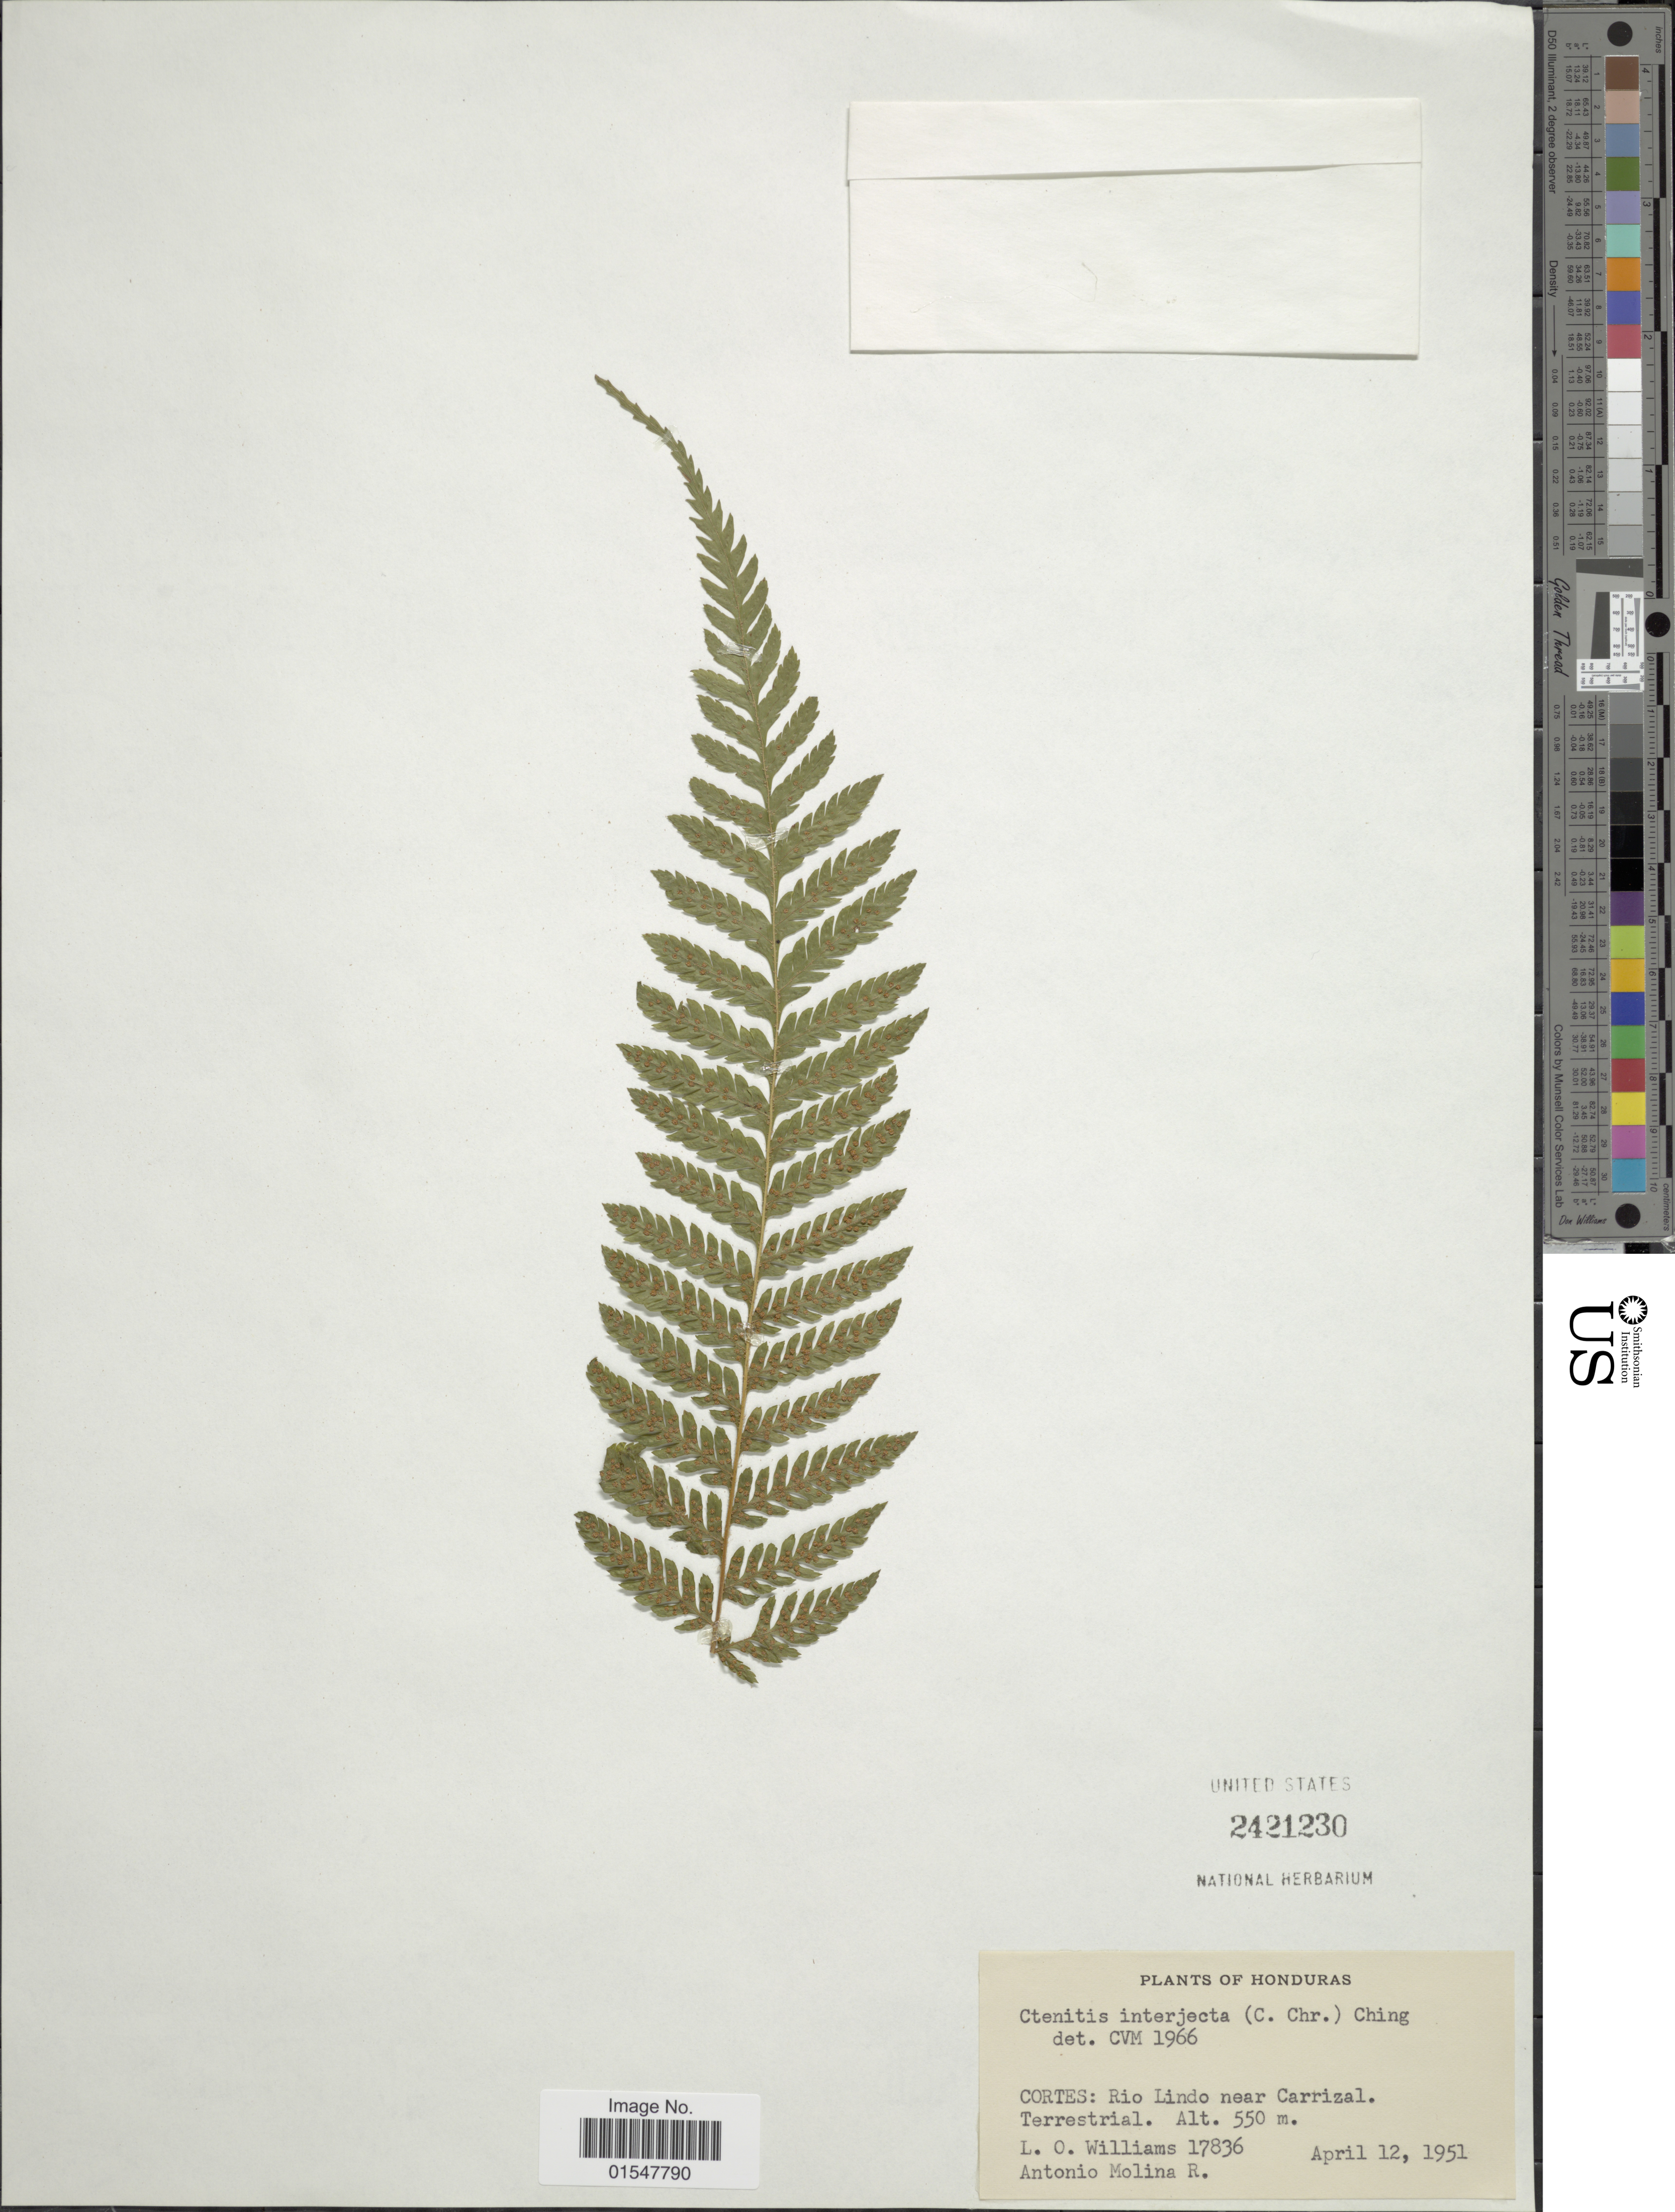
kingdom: Plantae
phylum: Tracheophyta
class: Polypodiopsida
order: Polypodiales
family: Dryopteridaceae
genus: Ctenitis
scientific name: Ctenitis interjecta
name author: (C. Chr.) Ching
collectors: L. O. Williams & A. Molina R.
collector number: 17836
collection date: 1951-04-12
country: Honduras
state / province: Cortés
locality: Rio Lindo near Carrizal, Honduras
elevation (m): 550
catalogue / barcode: US 2421230